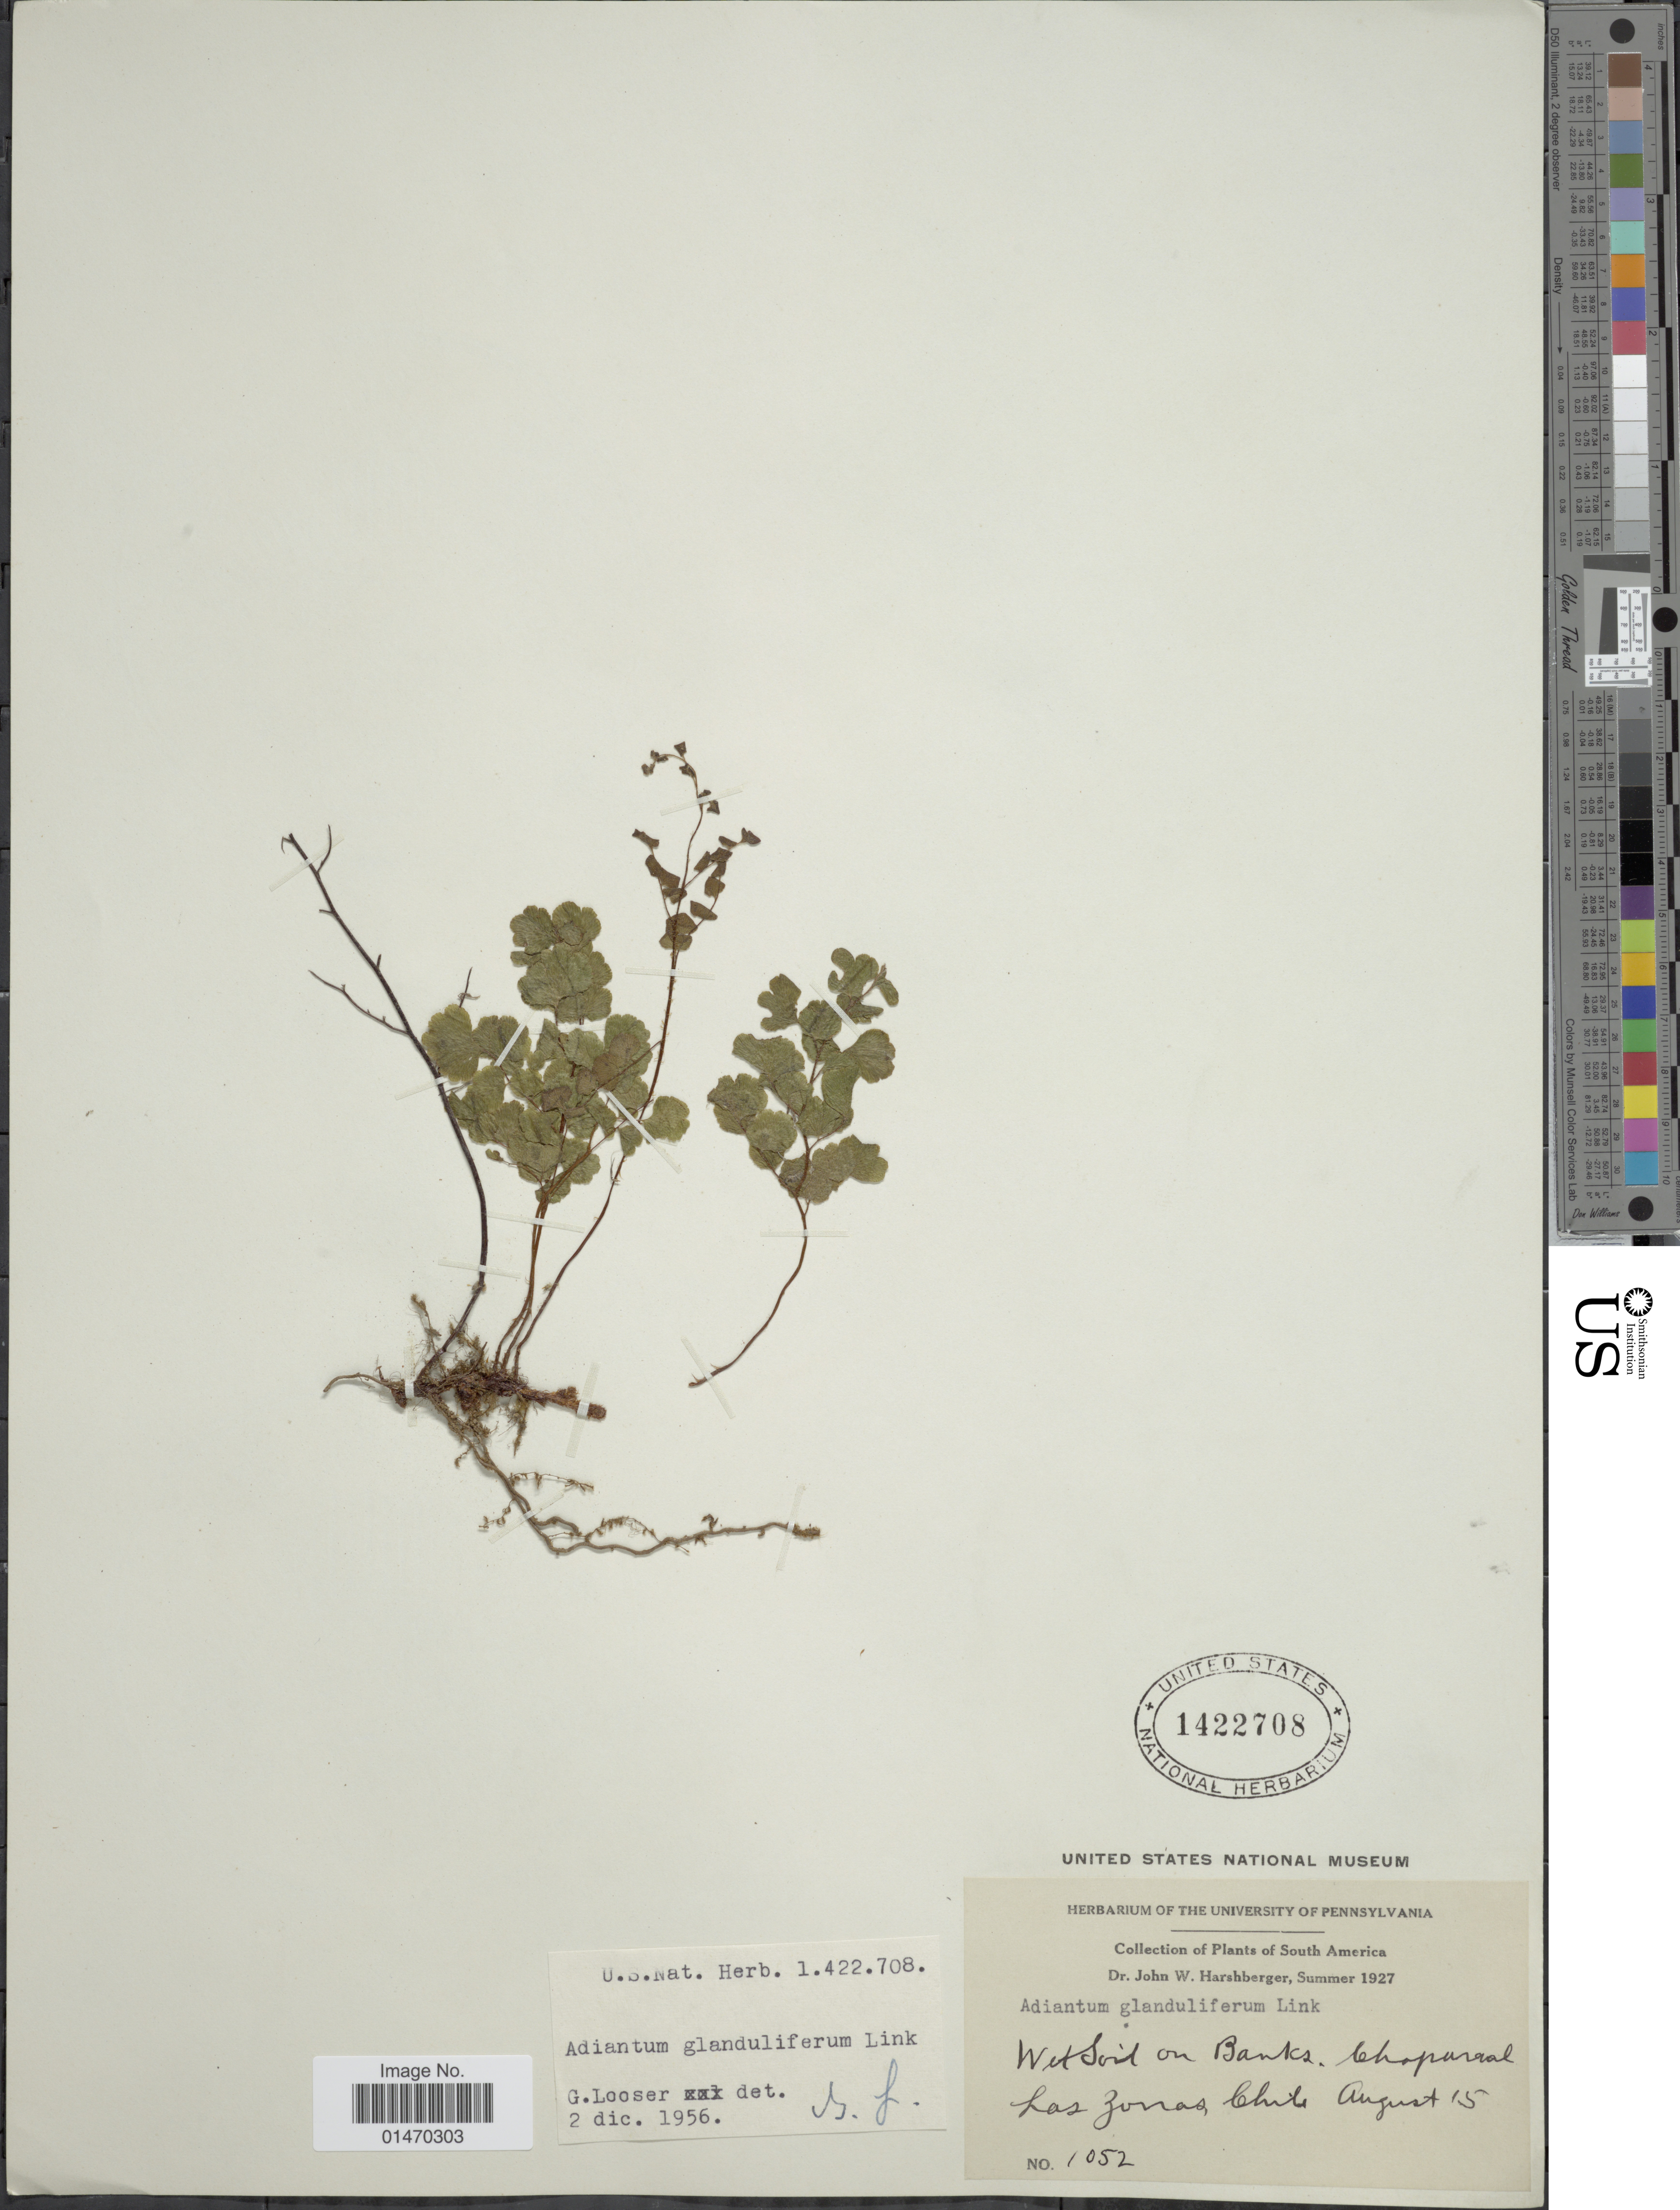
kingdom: Plantae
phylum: Tracheophyta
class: Polypodiopsida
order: Polypodiales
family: Pteridaceae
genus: Adiantum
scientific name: Adiantum glanduliferum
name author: Link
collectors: J. W. Harshberger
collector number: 1052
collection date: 1927-08-15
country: Chile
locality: Chaparral Las Zonas.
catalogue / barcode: US 1422708